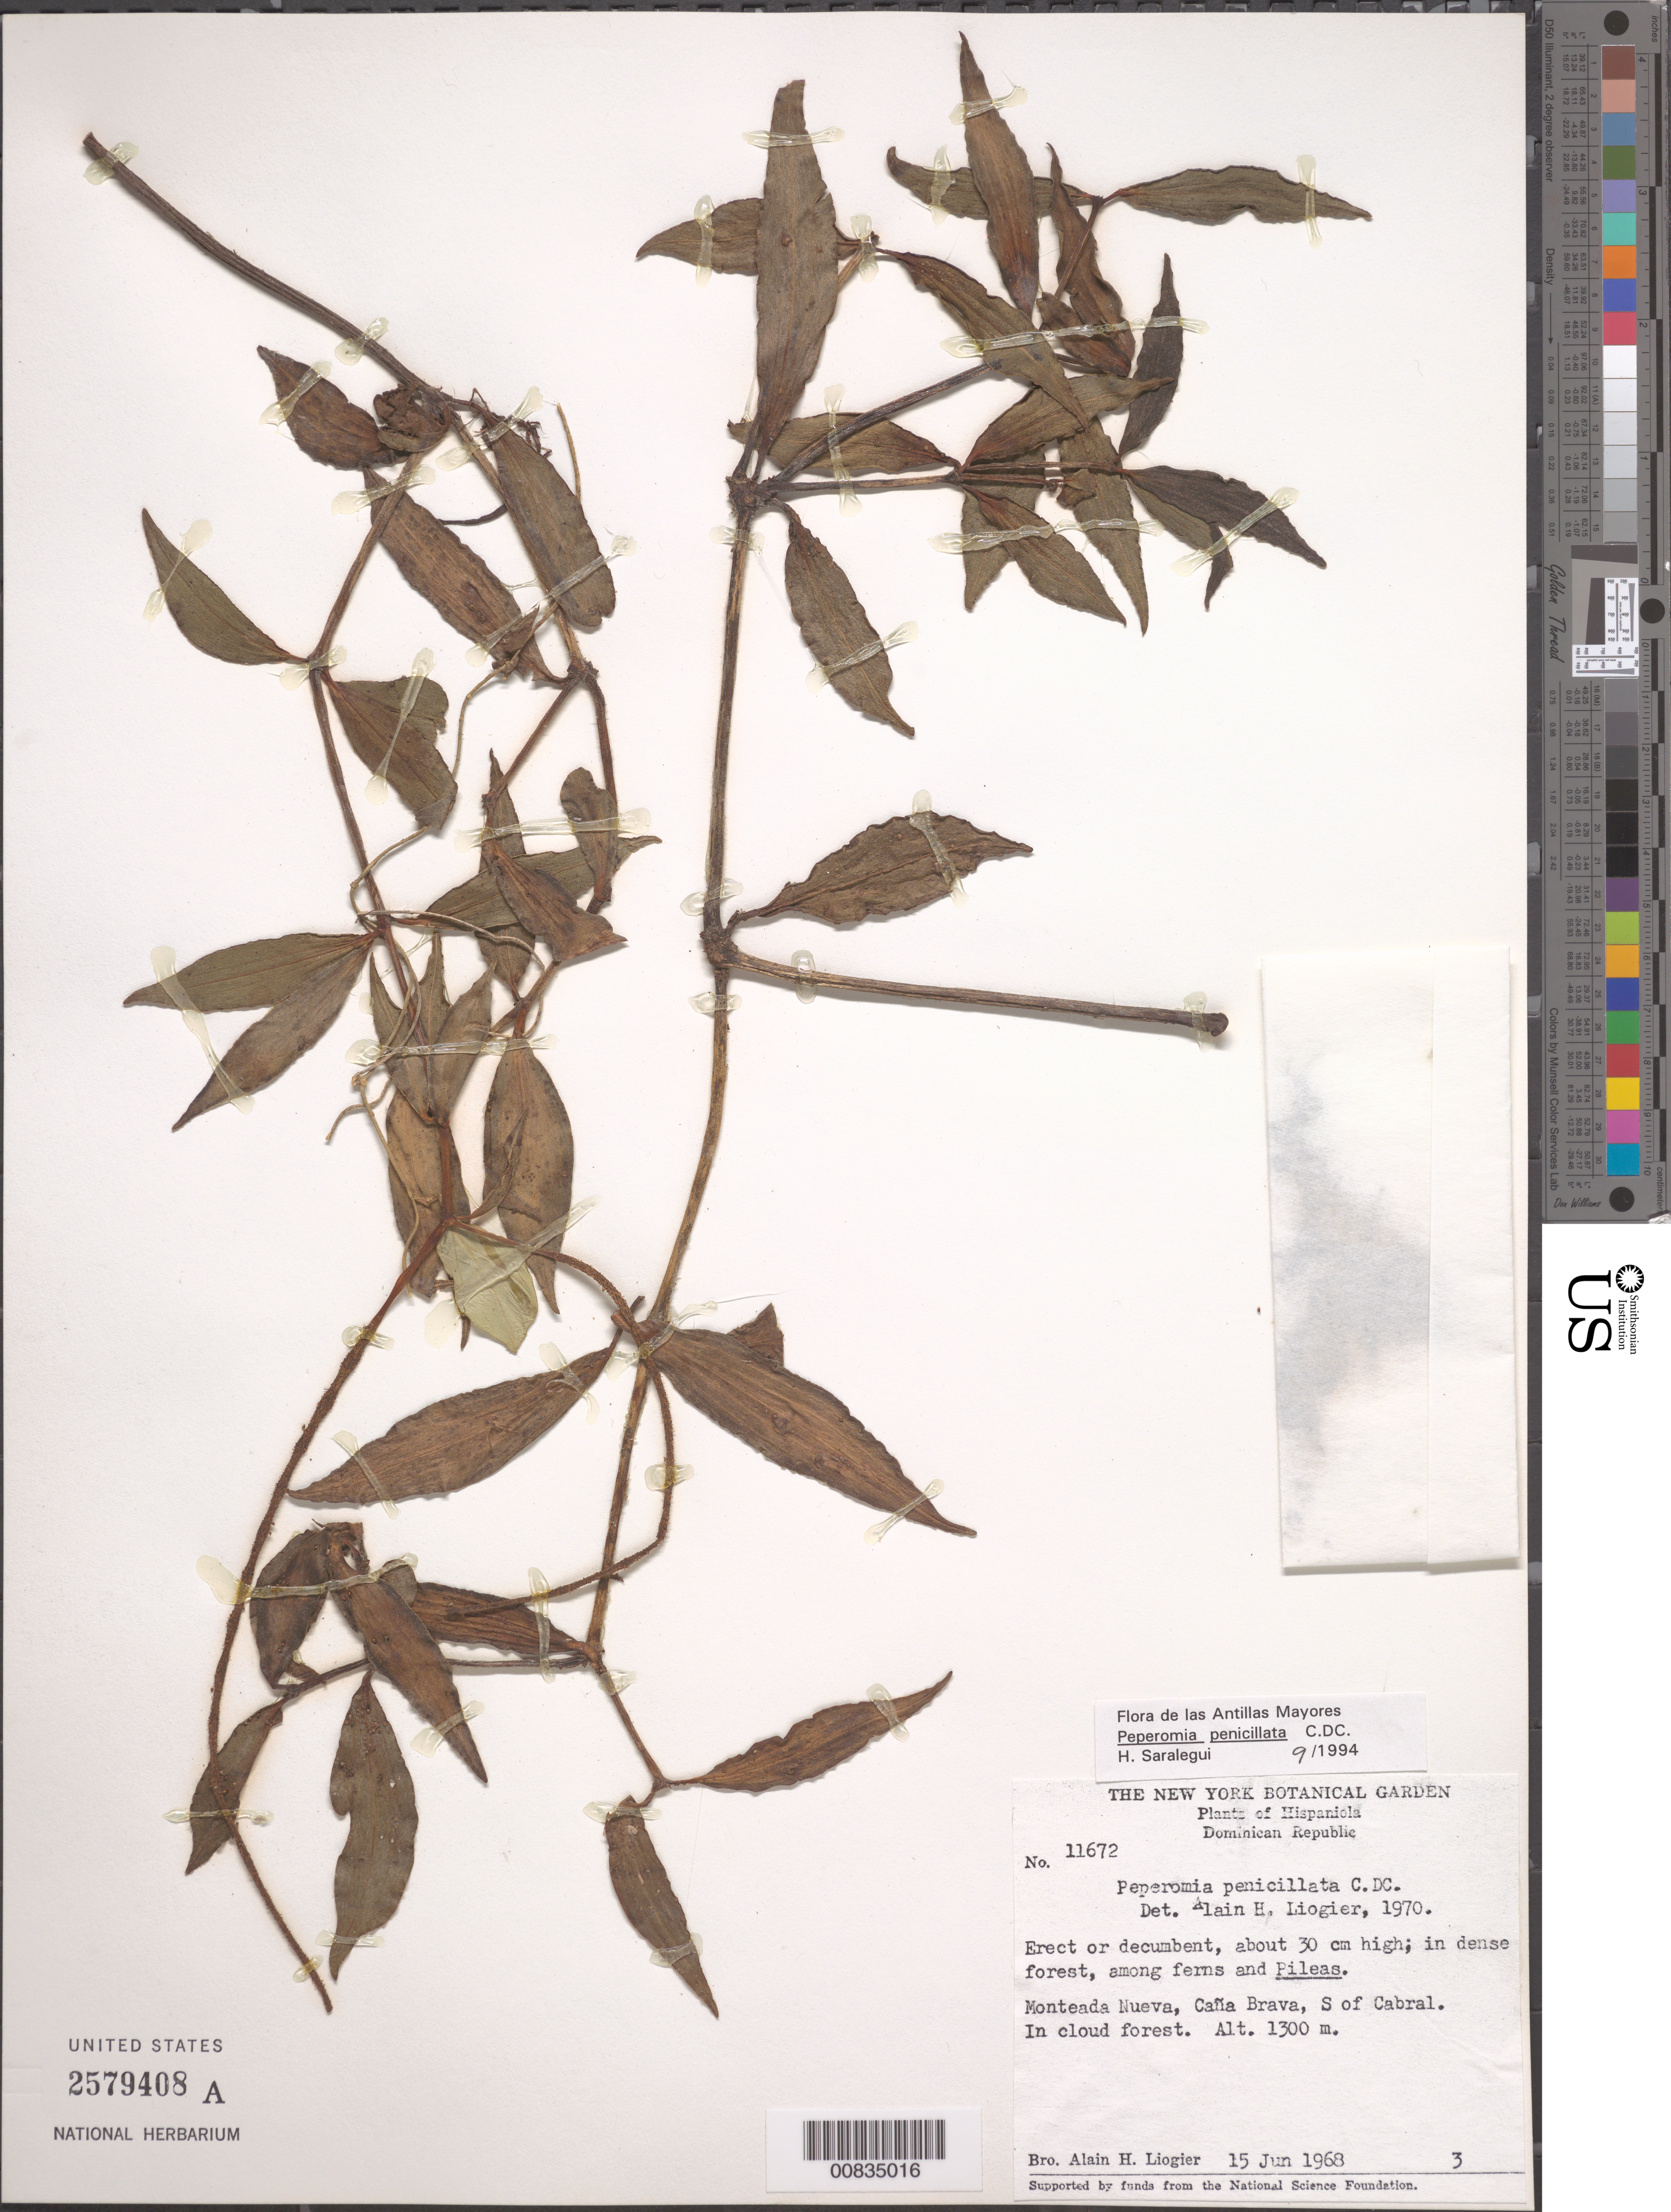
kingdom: Plantae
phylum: Tracheophyta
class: Magnoliopsida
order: Piperales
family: Piperaceae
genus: Peperomia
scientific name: Peperomia penicillata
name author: C. DC.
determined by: Saralegui Boza, H., (HAJB), Jardin Botanico Nacional (Habana)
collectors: A. H. Liogier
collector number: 11672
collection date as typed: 15 Jun 1968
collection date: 1968-06-15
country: Dominican Republic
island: Hispaniola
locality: Monteada Nueva, Caña Brava, S. of Cabral.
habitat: Cloud forest. Dense forest, among ferns and Pileas.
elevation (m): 1300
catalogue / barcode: US 2579408A